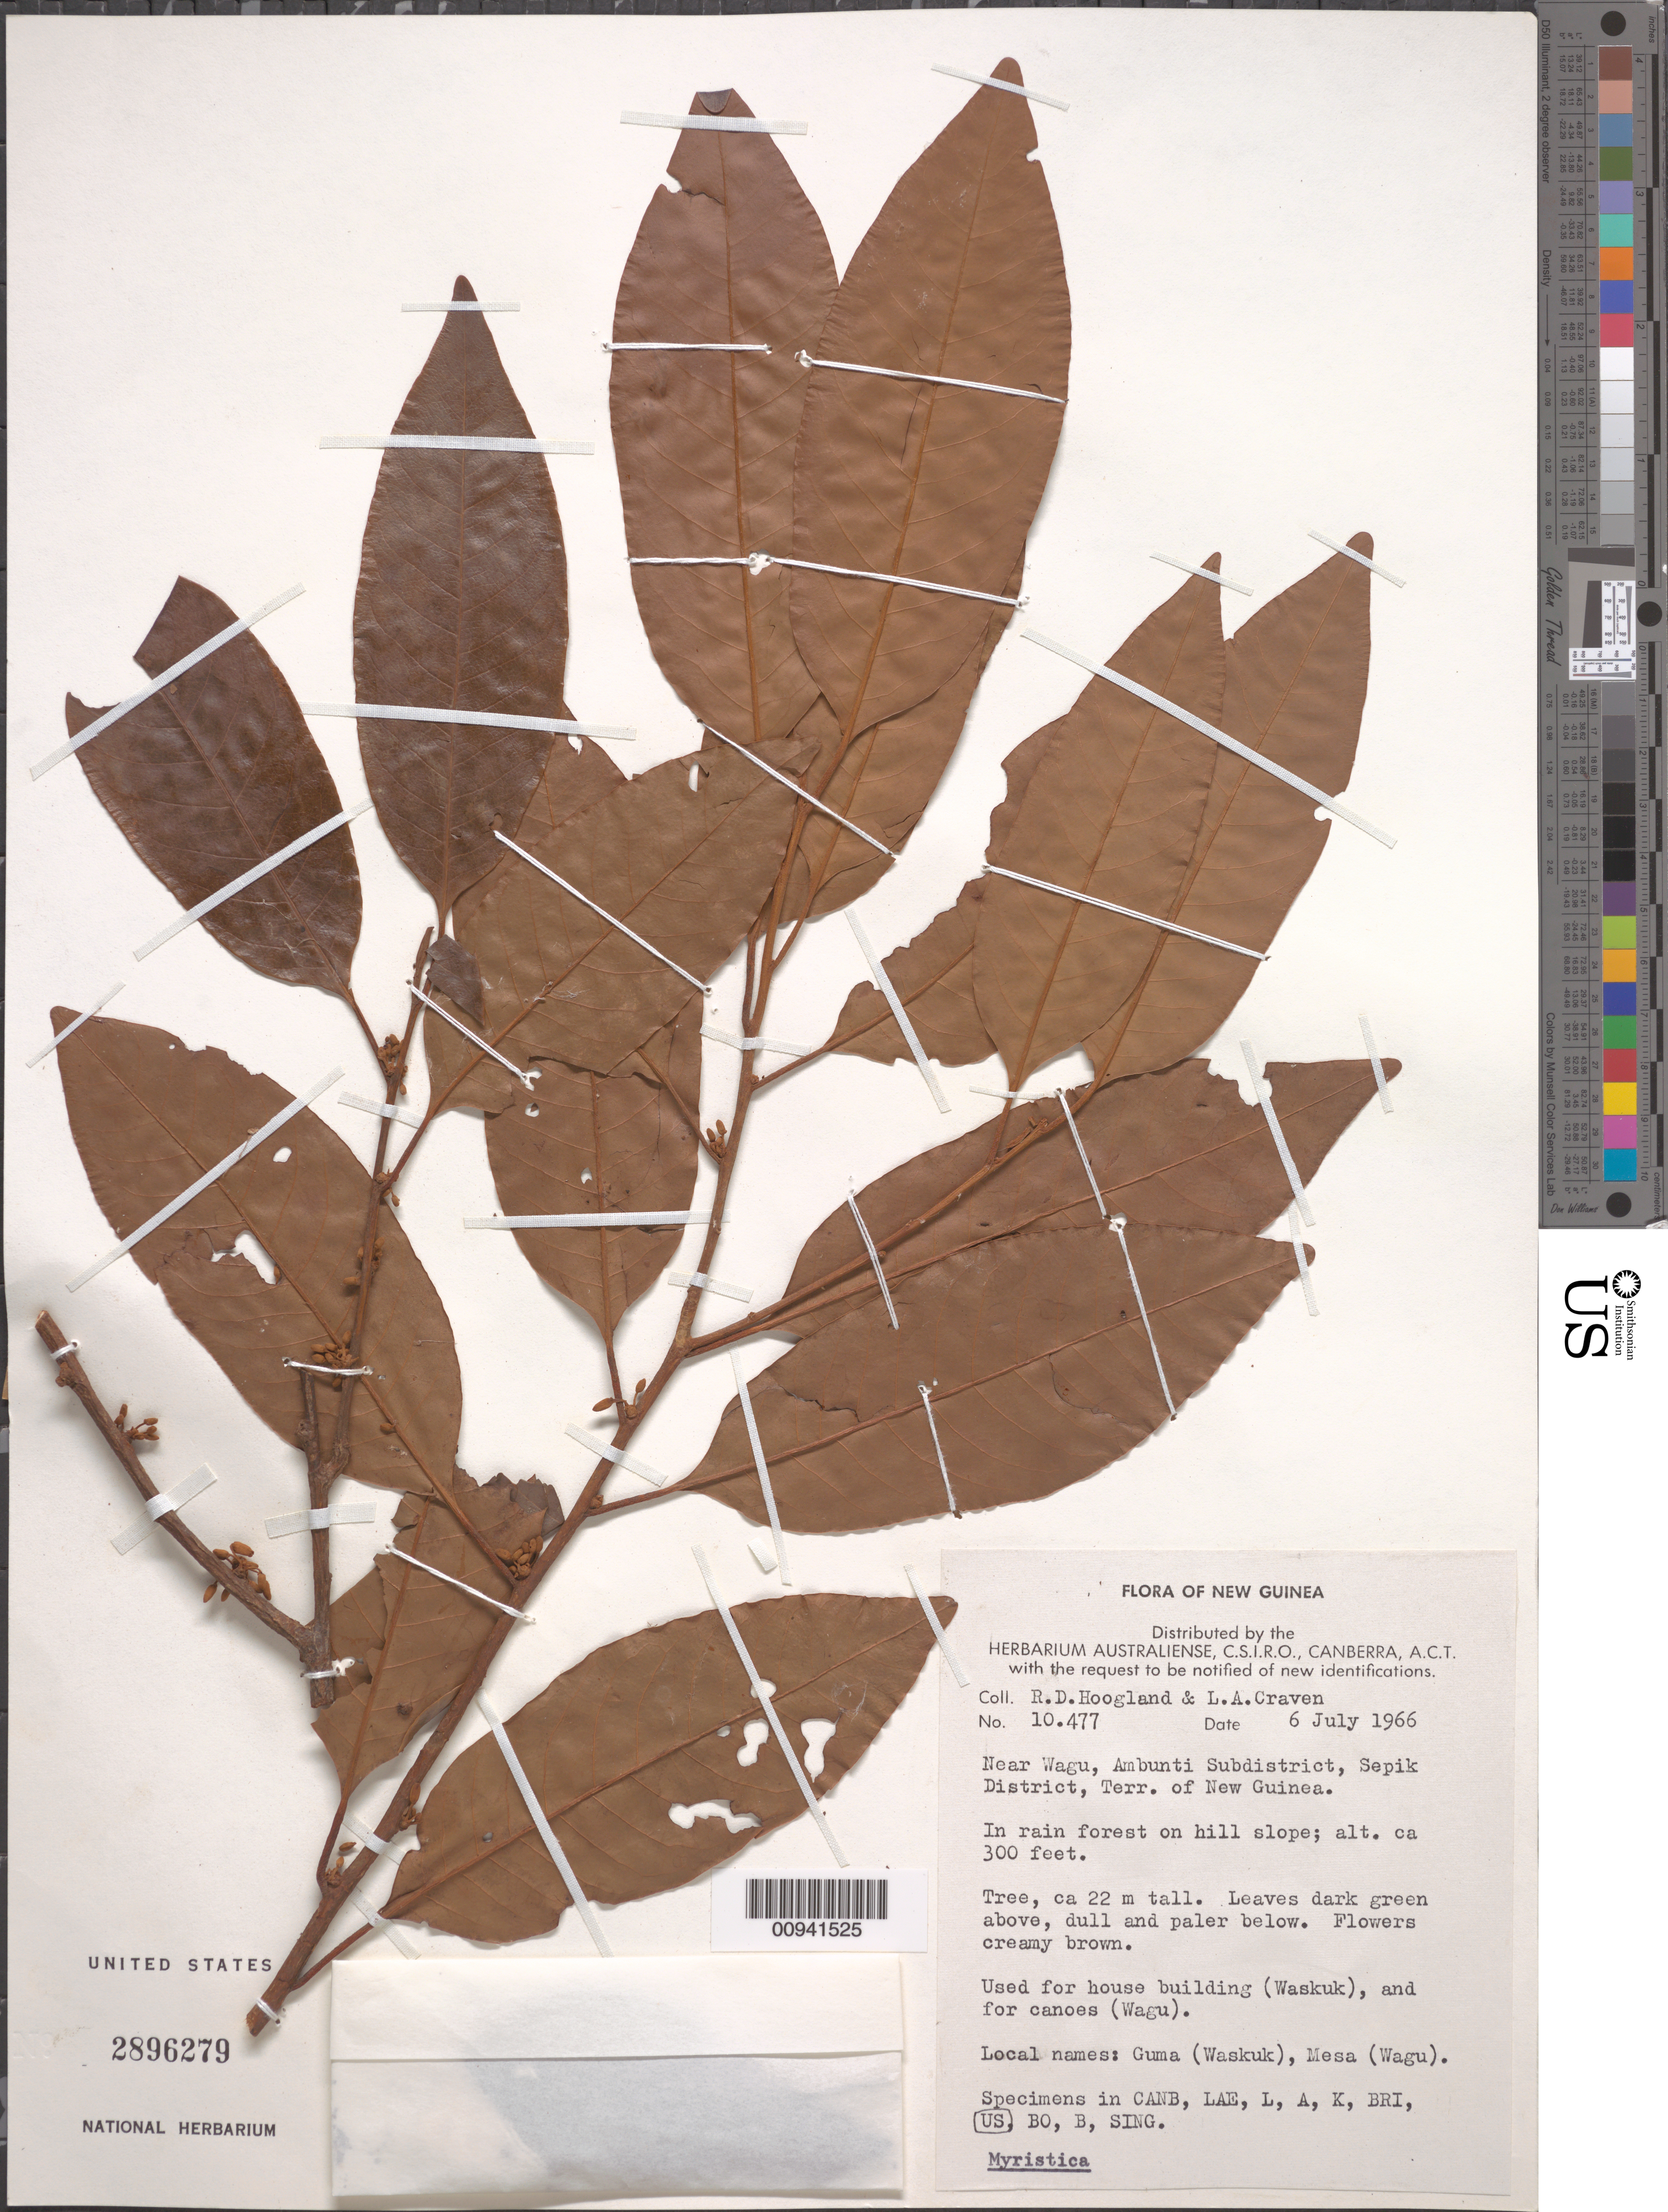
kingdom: Plantae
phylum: Tracheophyta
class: Magnoliopsida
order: Magnoliales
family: Myristicaceae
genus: Myristica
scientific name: Myristica sp.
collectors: R. D. Hoogland & L. A. Craven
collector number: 10477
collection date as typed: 06 Jul 1966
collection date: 1966-07-06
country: Papua New Guinea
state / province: East Sepik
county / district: Ambunti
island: New Guinea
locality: Ambunti Subdistrict, Near Wagu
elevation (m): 91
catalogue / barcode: US 2896279